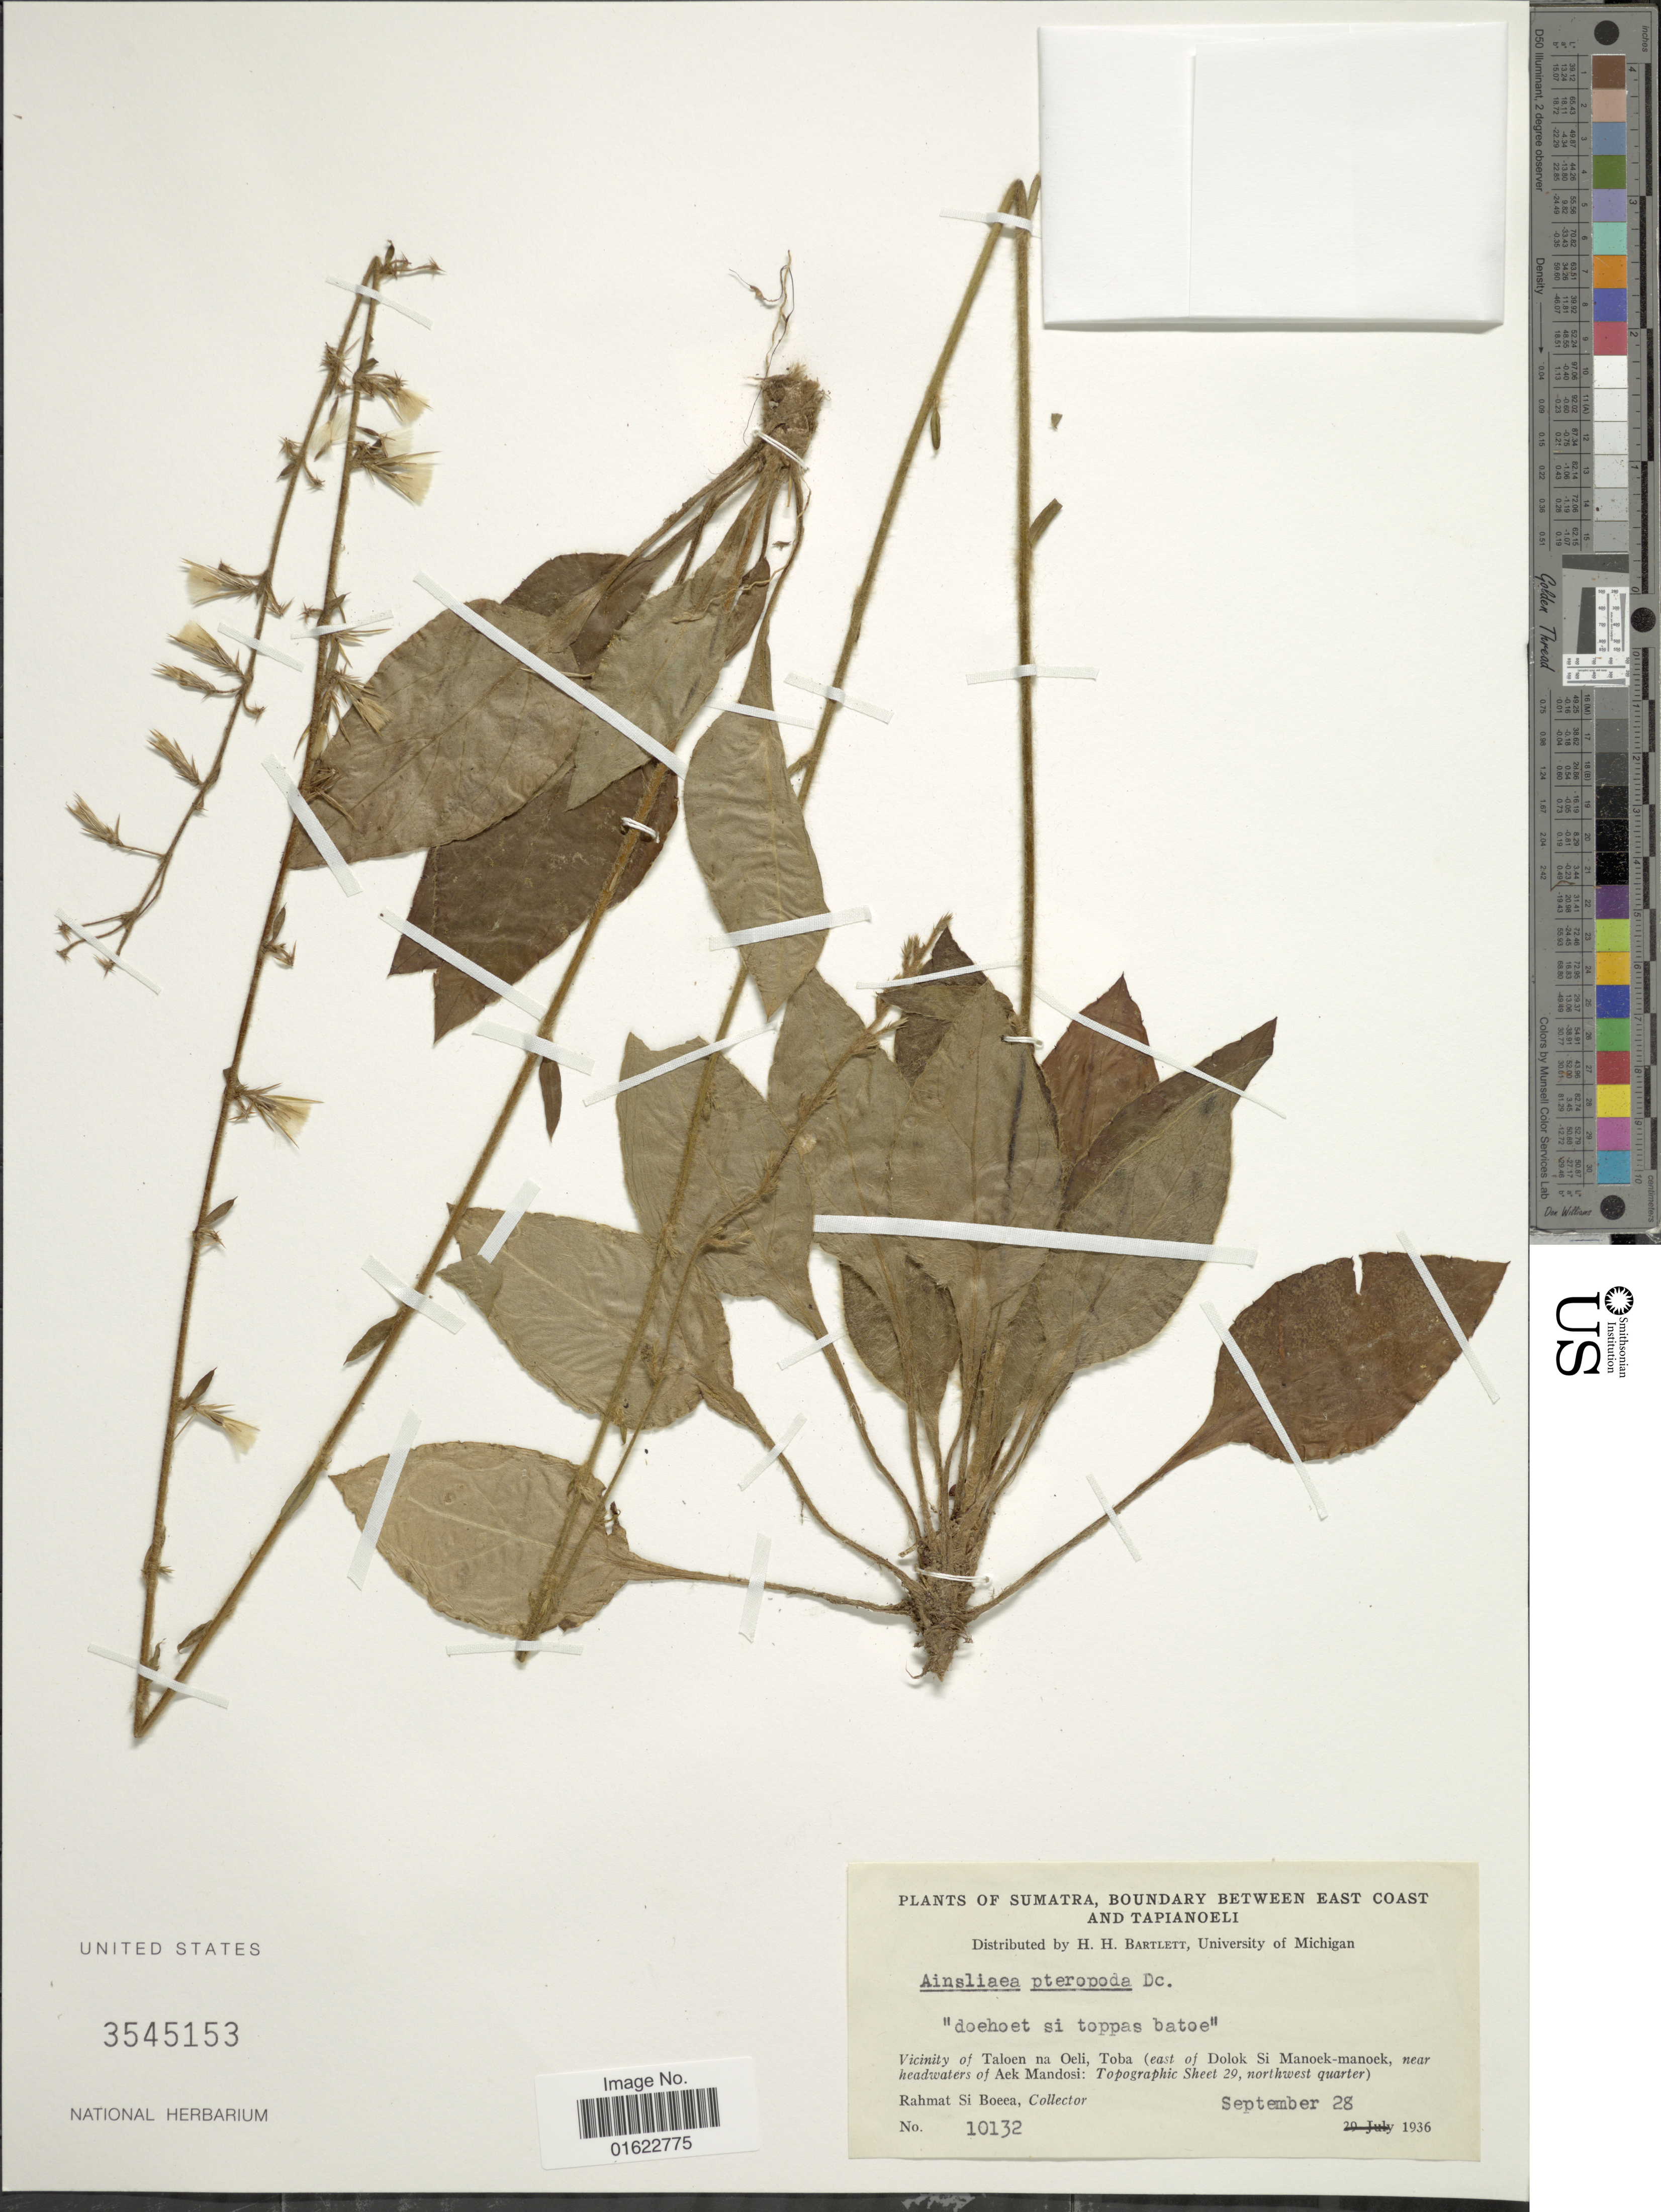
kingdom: Plantae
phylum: Tracheophyta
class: Magnoliopsida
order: Asterales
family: Asteraceae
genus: Ainsliaea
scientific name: Ainsliaea latifolia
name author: (D. Don) Sch. Bip.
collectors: Rahmat Si Boeea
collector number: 10132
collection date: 1936-09-28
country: Indonesia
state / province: Sumatra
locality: Boundary between East Coast and Tapianoeli, Vicinity of Taloen na Oeli, Toba (east of Dolok Si Manoek-manoek, near headwaters of Aek Mandosi: Topographic Sheet 29, northwest quarter)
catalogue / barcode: US 3545153